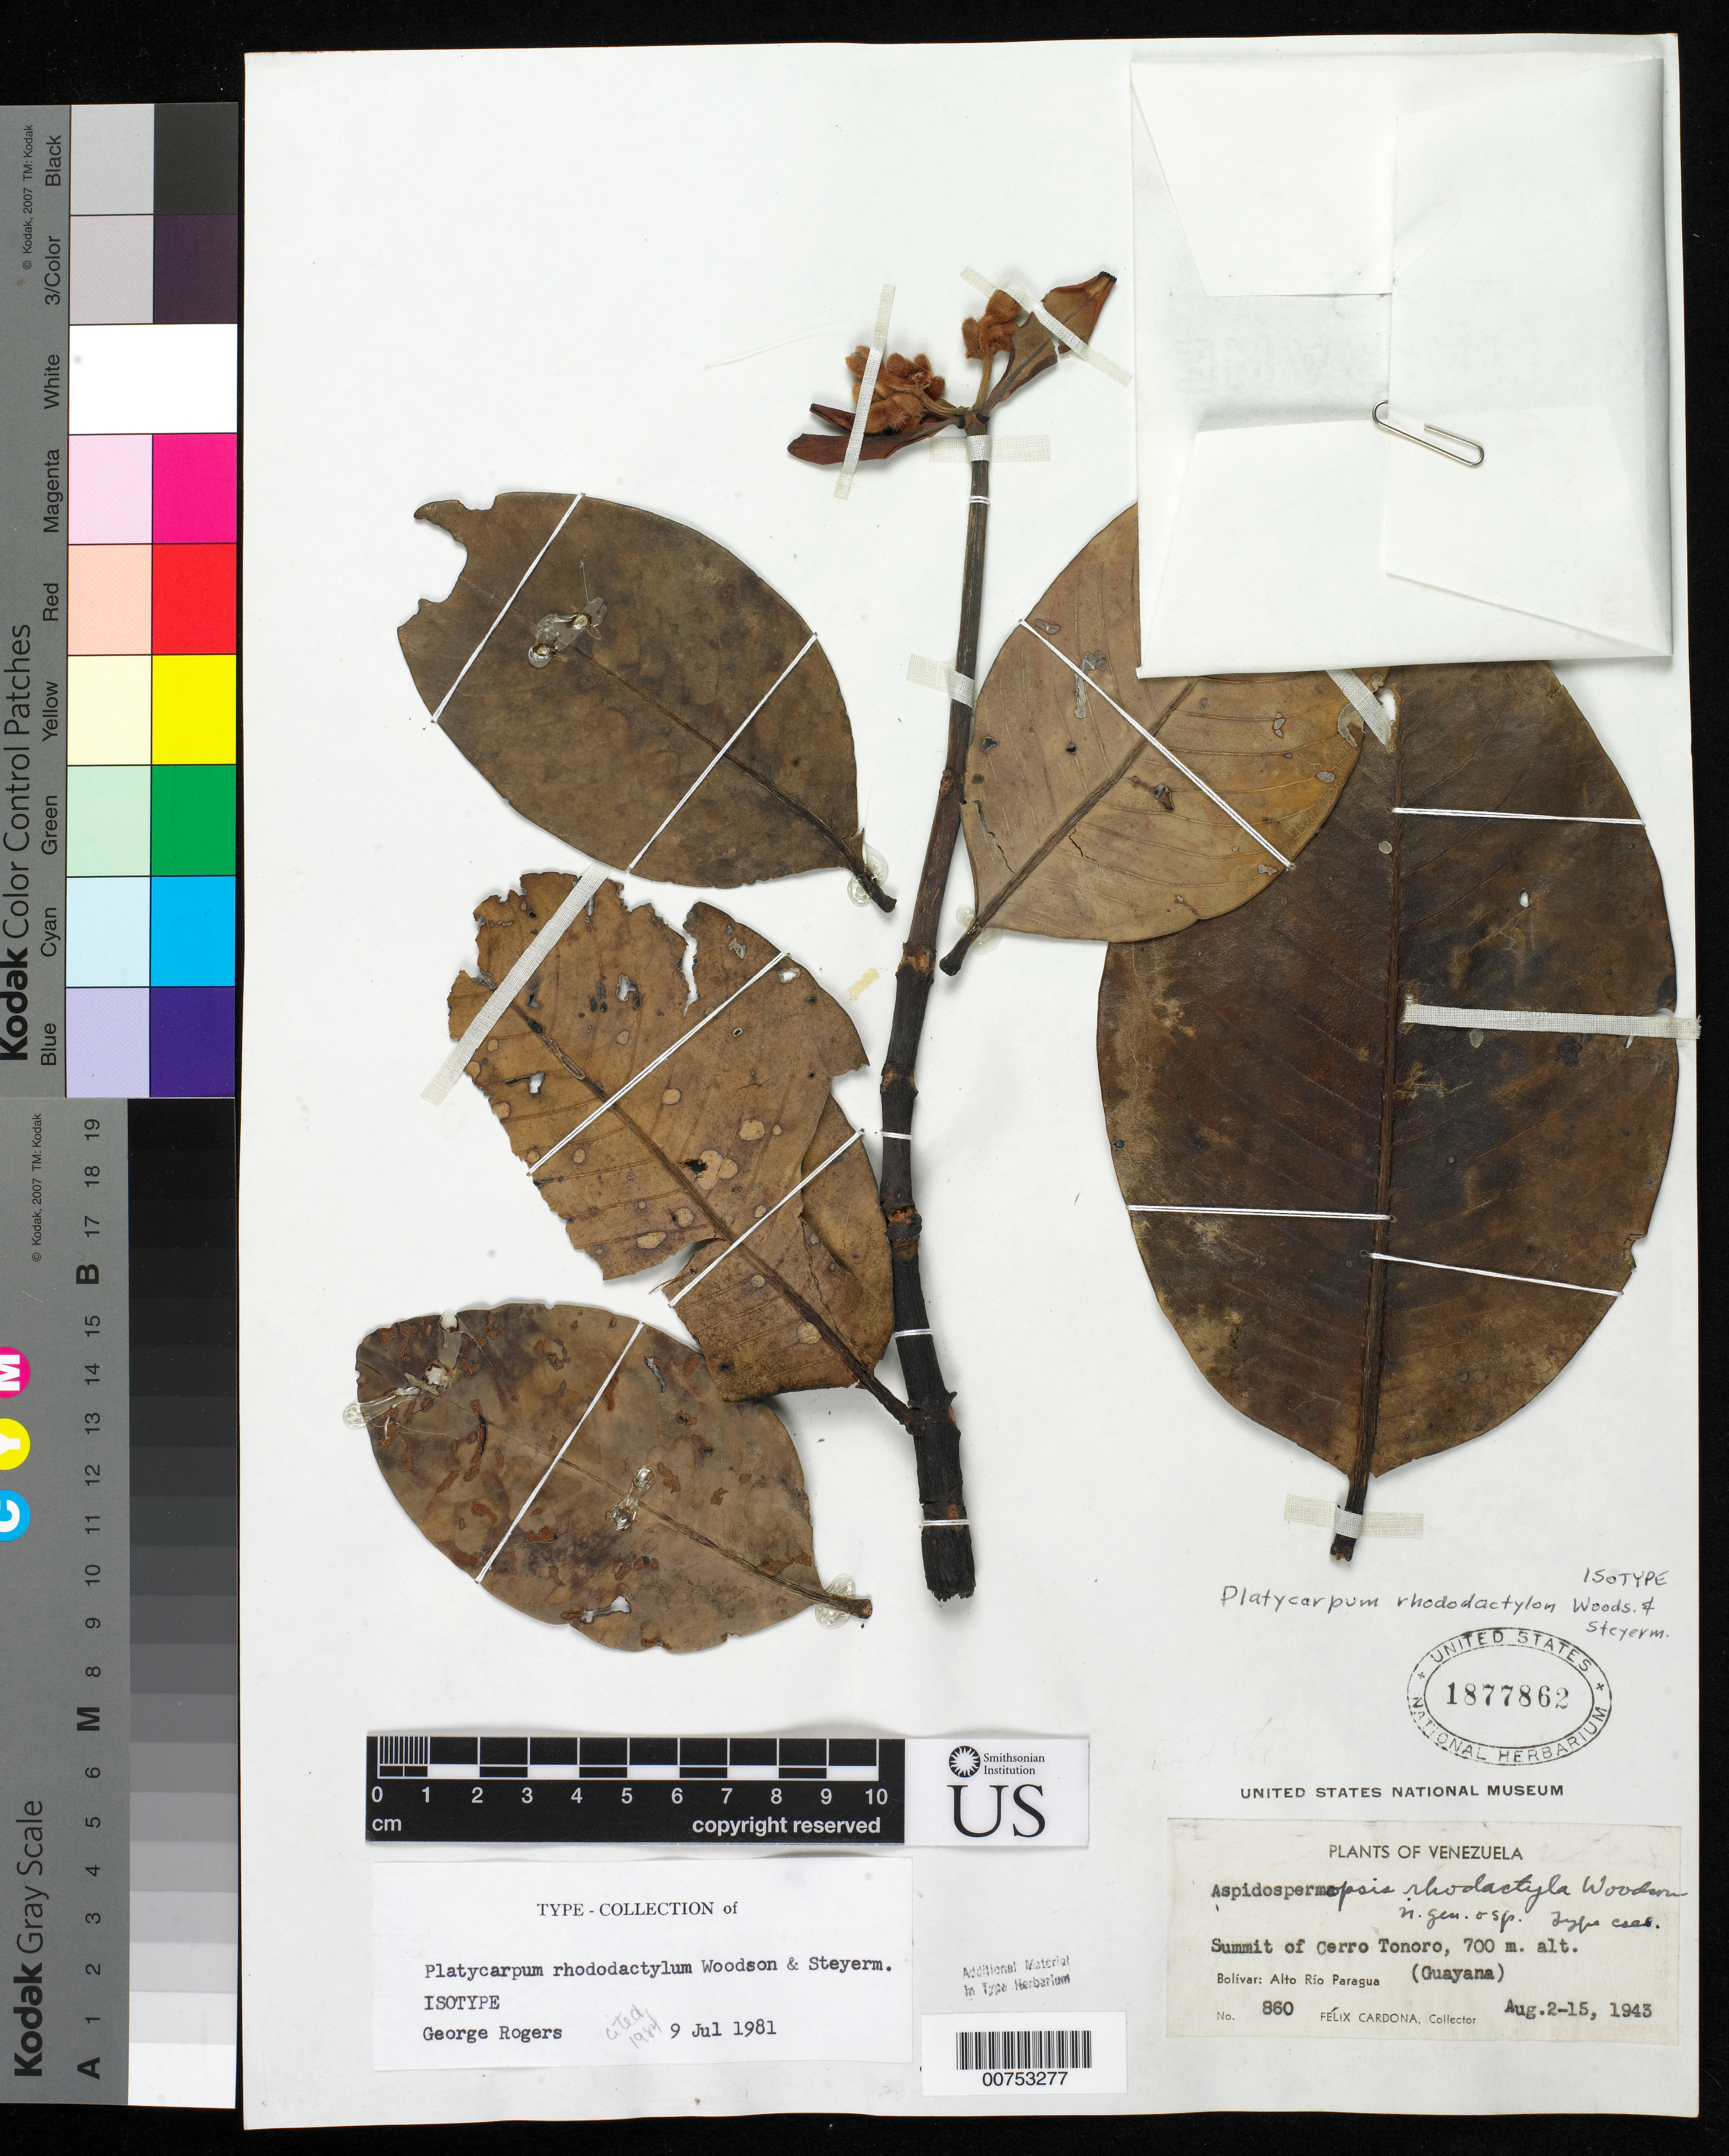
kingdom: Plantae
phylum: Tracheophyta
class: Magnoliopsida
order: Gentianales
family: Rubiaceae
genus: Platycarpum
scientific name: Platycarpum rhododactylum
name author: Woodson & Steyerm.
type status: Isotype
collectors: F. Cardona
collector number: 860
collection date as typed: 02 Aug 1943 to 15 Aug 1943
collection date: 1943-08-02/1943-08-15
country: Venezuela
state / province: Bolívar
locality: Summit of Cerro Tonoro, Alto Rio Paragua.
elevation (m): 700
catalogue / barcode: US 1877862